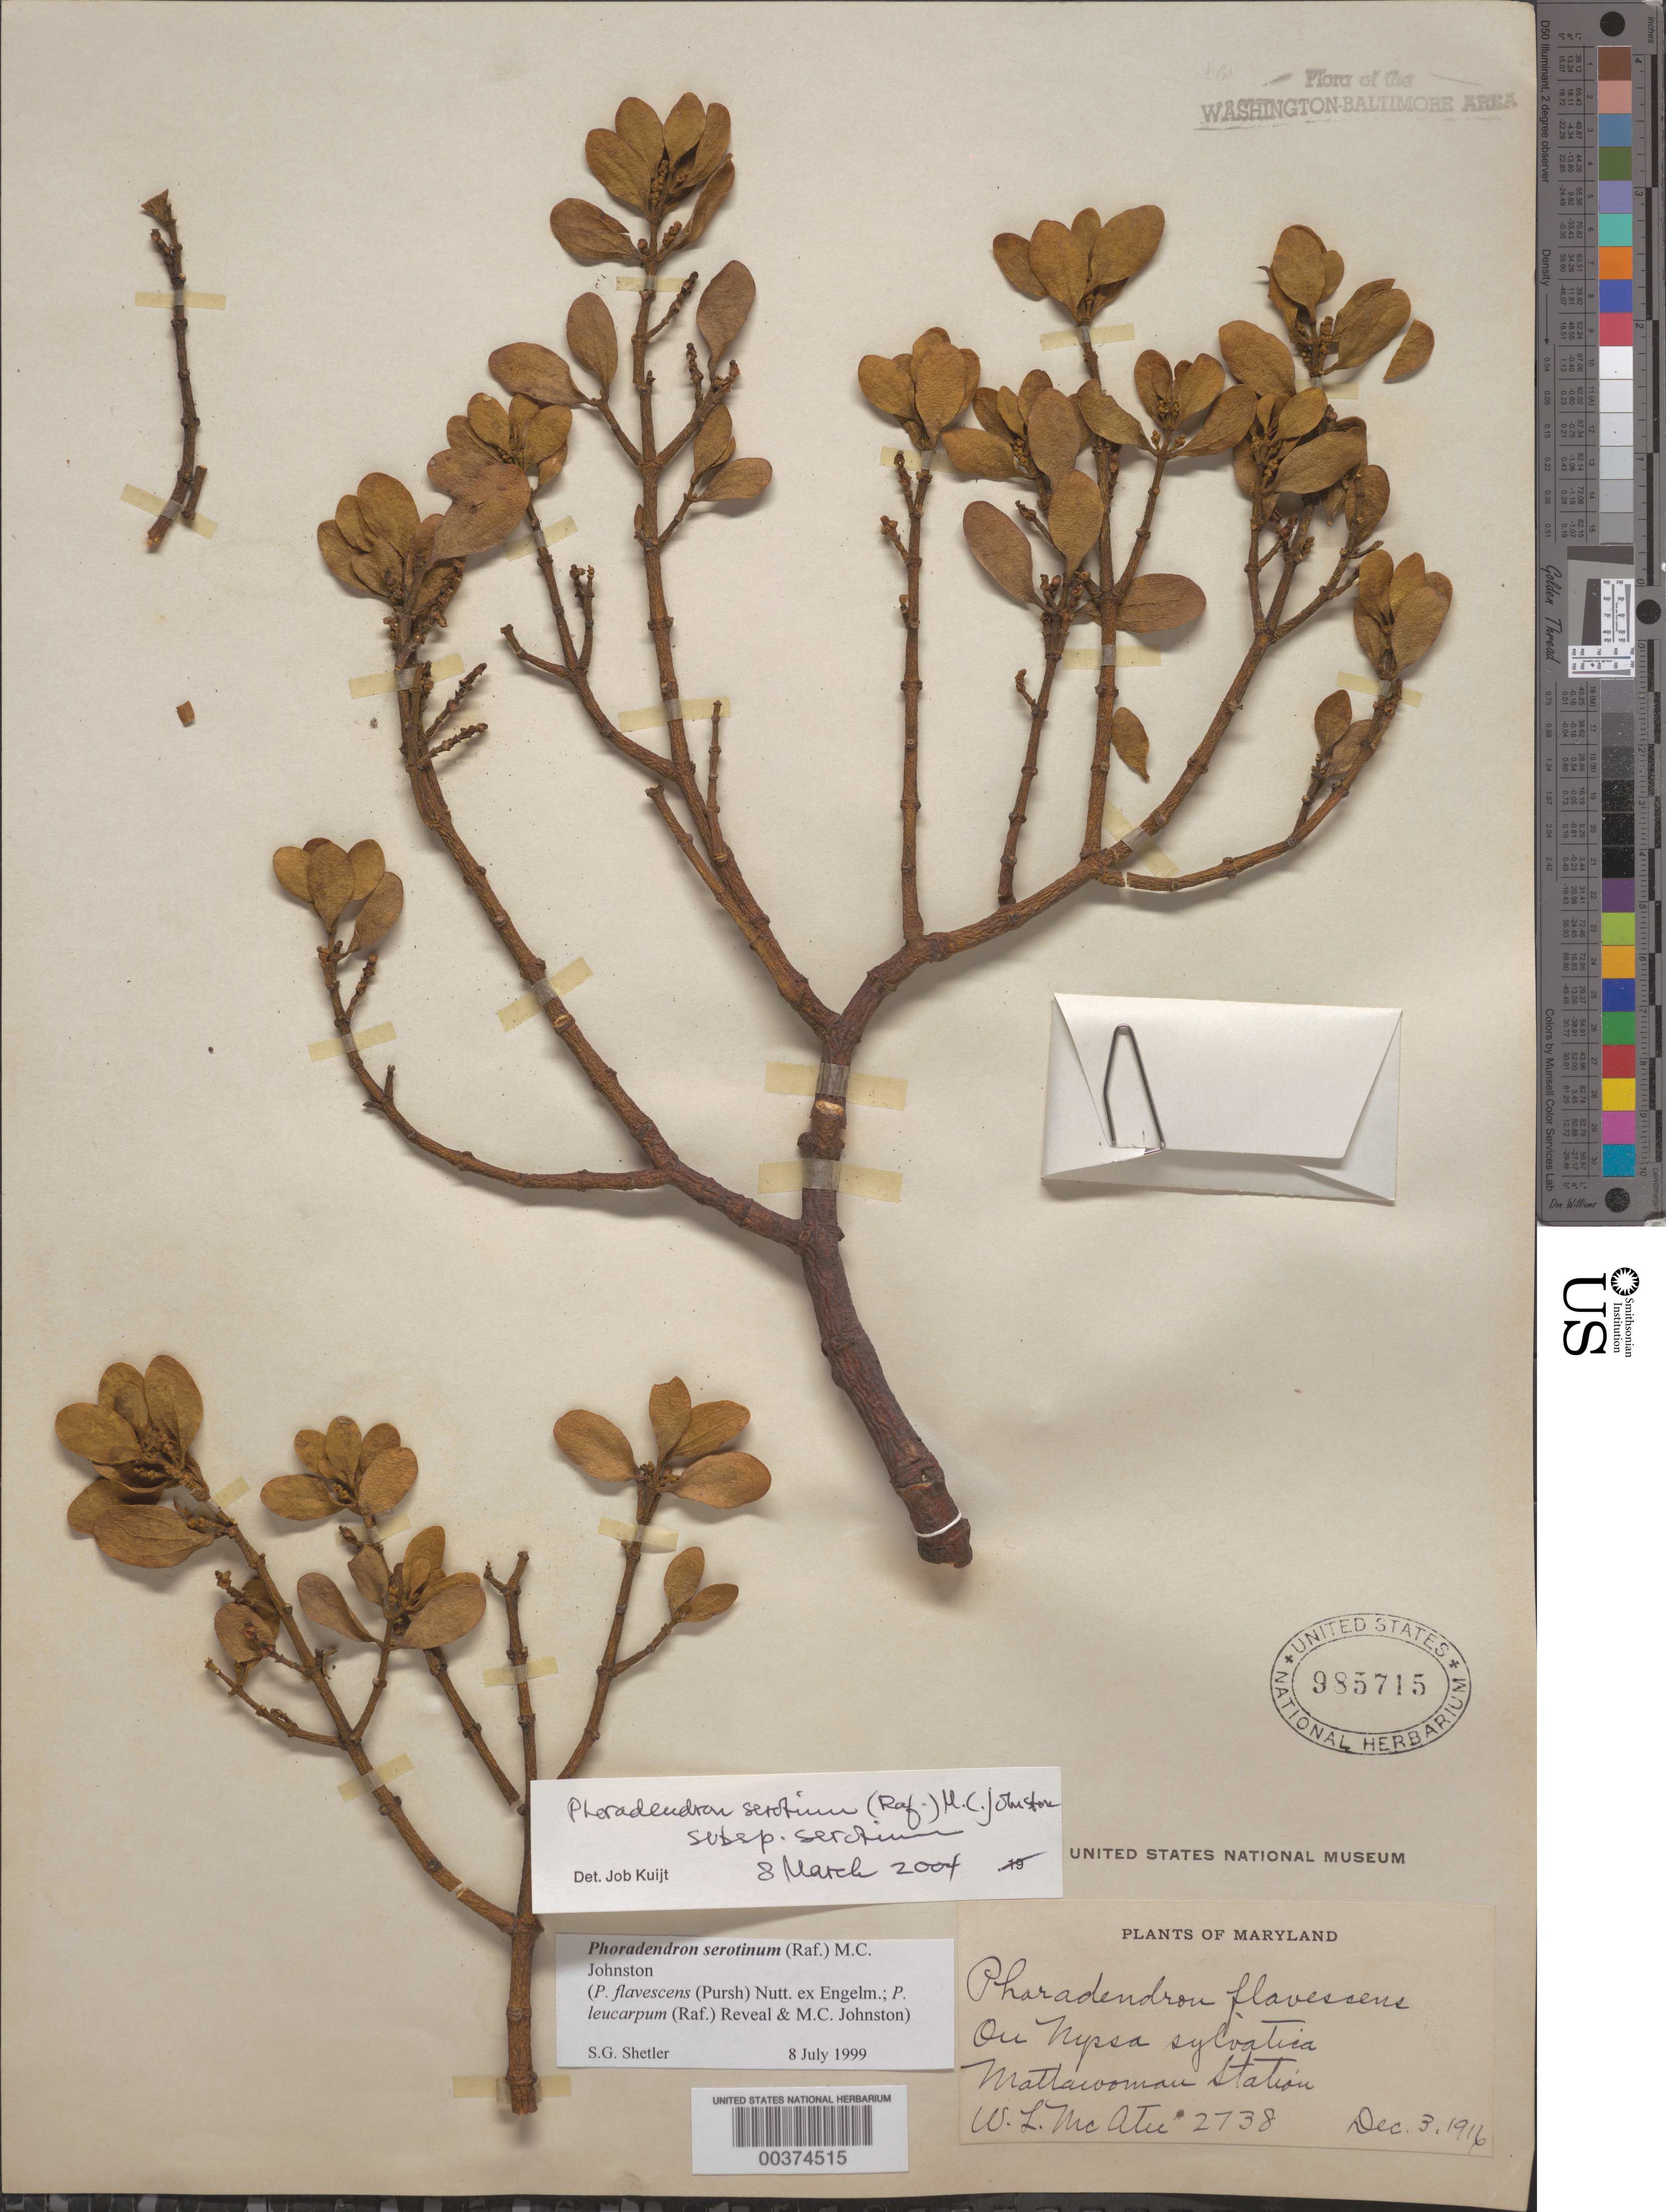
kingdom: Plantae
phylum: Tracheophyta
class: Magnoliopsida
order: Santalales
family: Viscaceae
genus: Phoradendron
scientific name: Phoradendron serotinum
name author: (Raf.) M.C. Johnst.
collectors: W. McAtee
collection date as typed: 03 Dec 1916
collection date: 1916-12-03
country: United States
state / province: Maryland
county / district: Charles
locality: Mattawoman Station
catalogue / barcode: US 985715